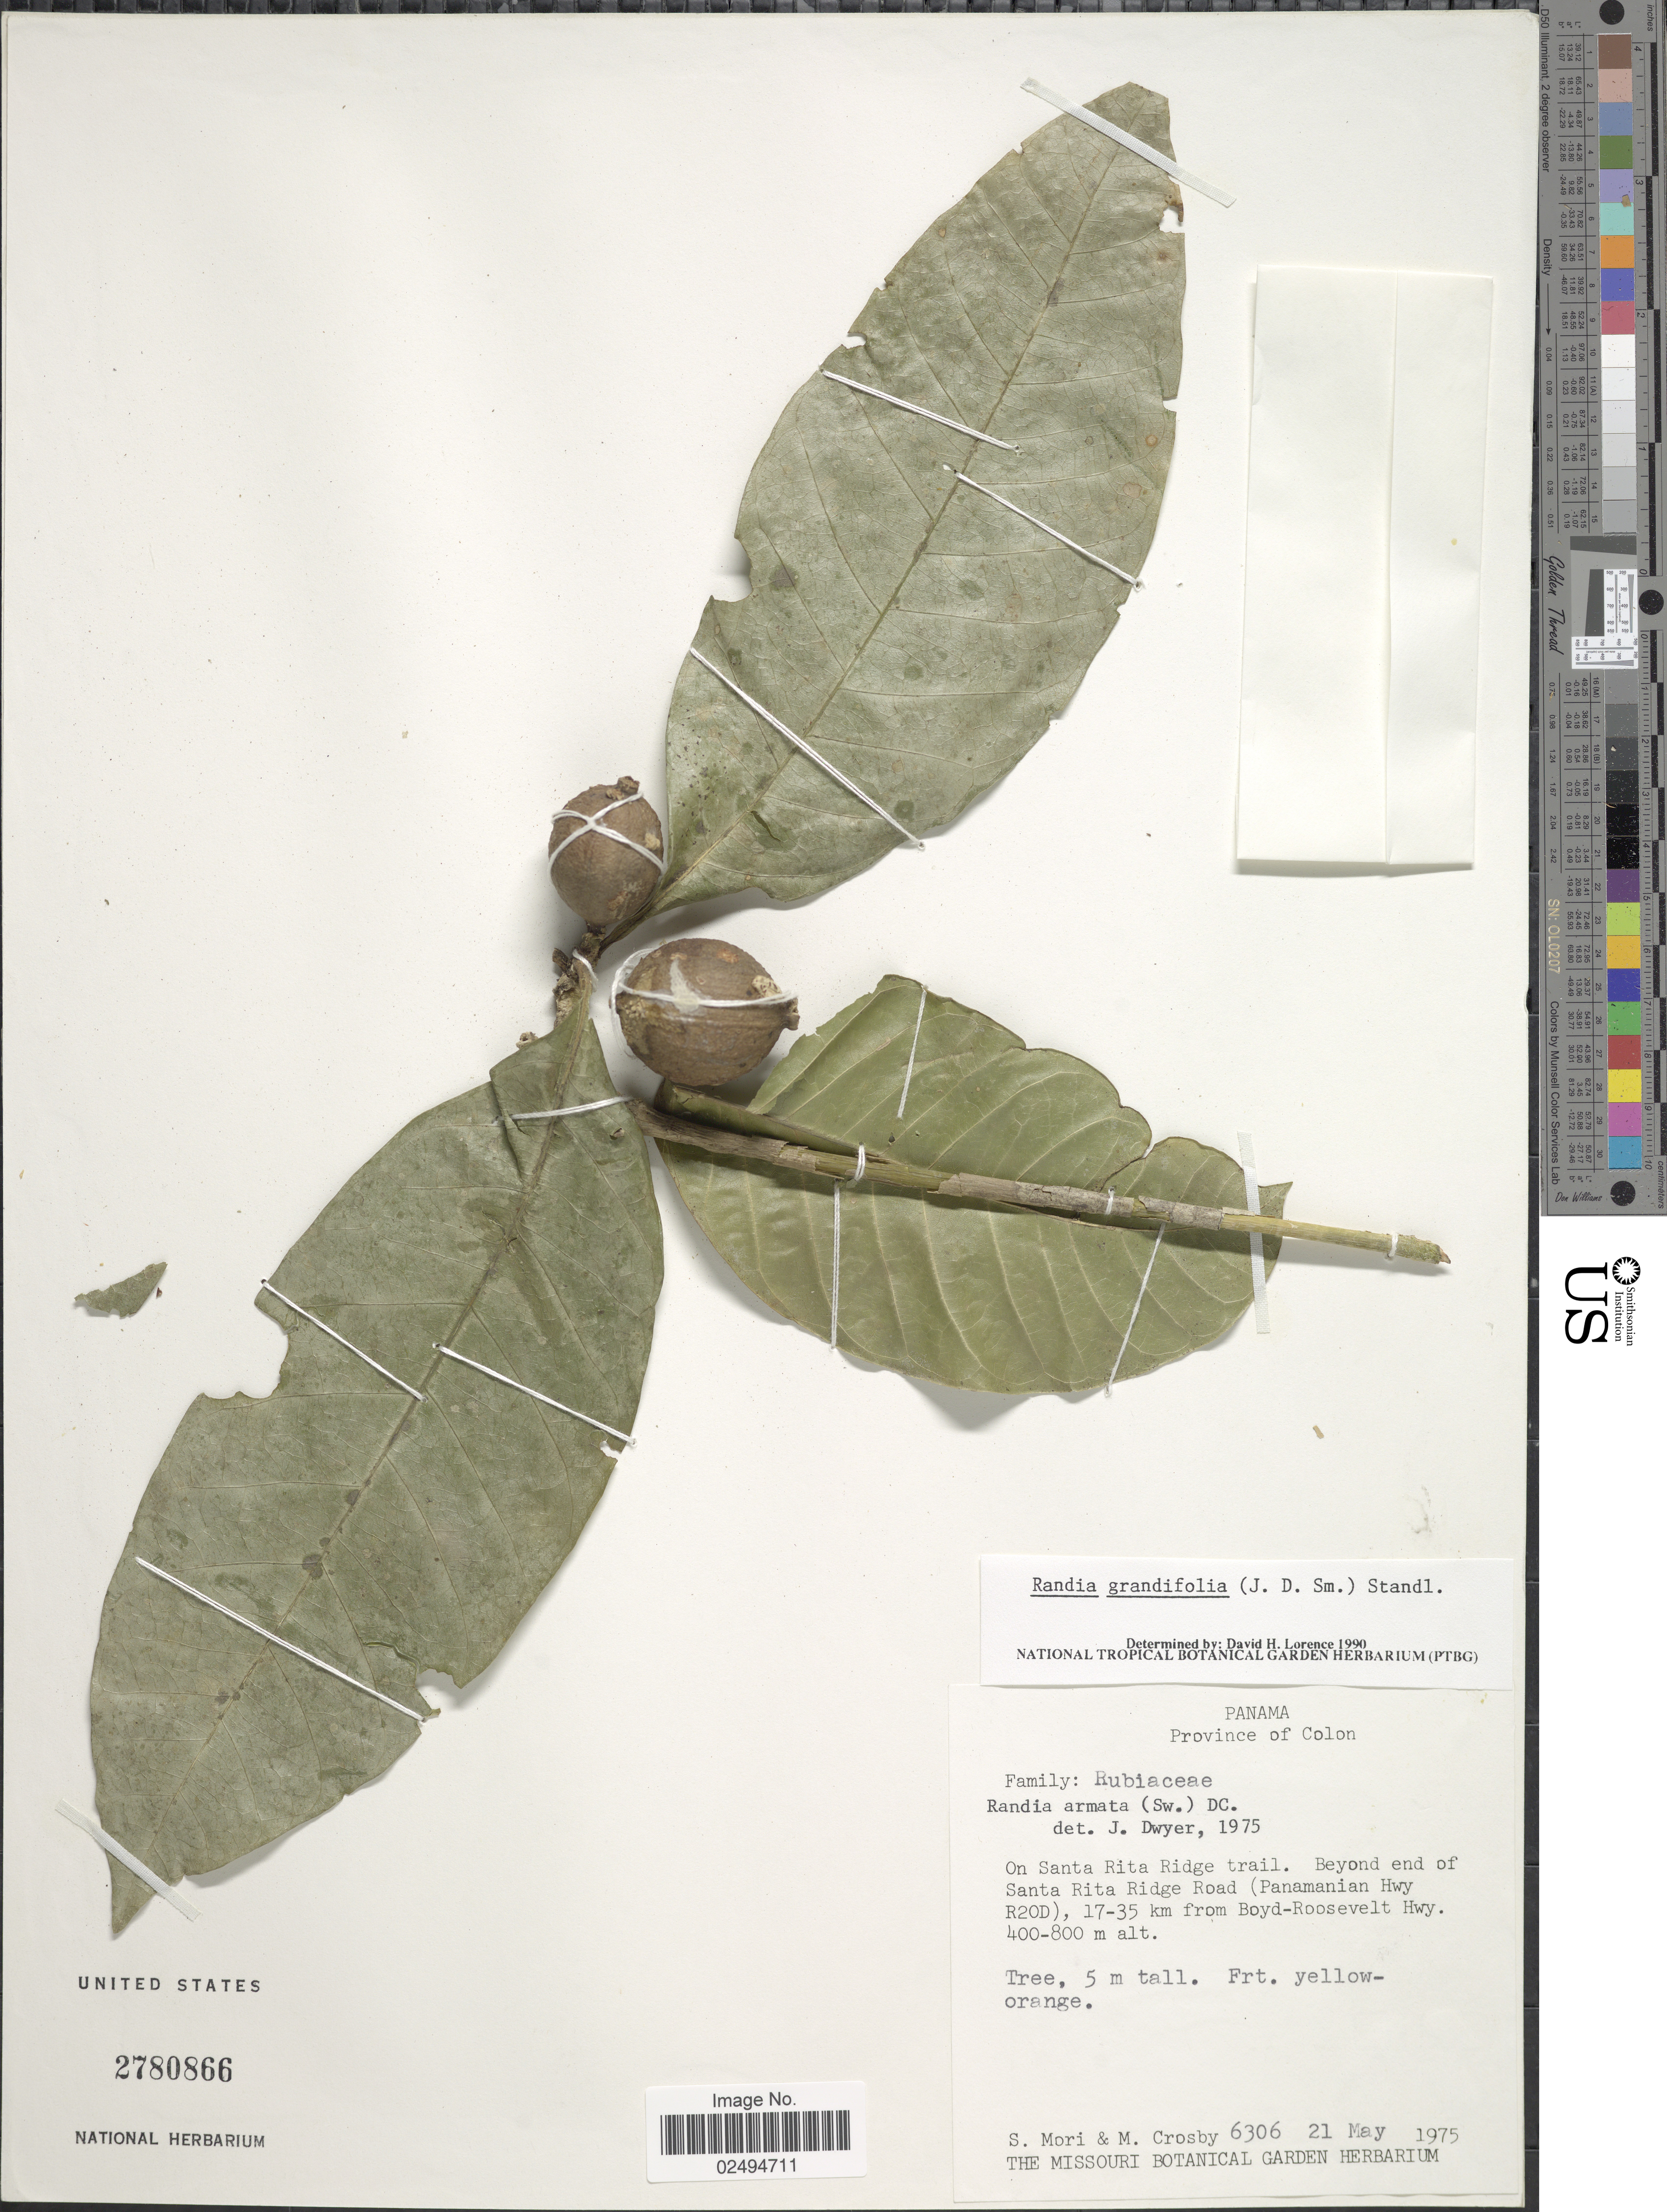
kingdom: Plantae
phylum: Tracheophyta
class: Magnoliopsida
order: Gentianales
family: Rubiaceae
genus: Randia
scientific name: Randia grandifolia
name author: (Donn. Sm.) Standl.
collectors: S. Mori & M. Crosby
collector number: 6306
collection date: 1975-05-21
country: Panama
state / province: Colón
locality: Province of Colon. On Santa Rita Ridge trail. Beyond end of Santa Rita Ridge Road (Panamanian Hwy. R20D), 17-35 km from Boyd- Roosevelt Hwy.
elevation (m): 400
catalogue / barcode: US 2780866